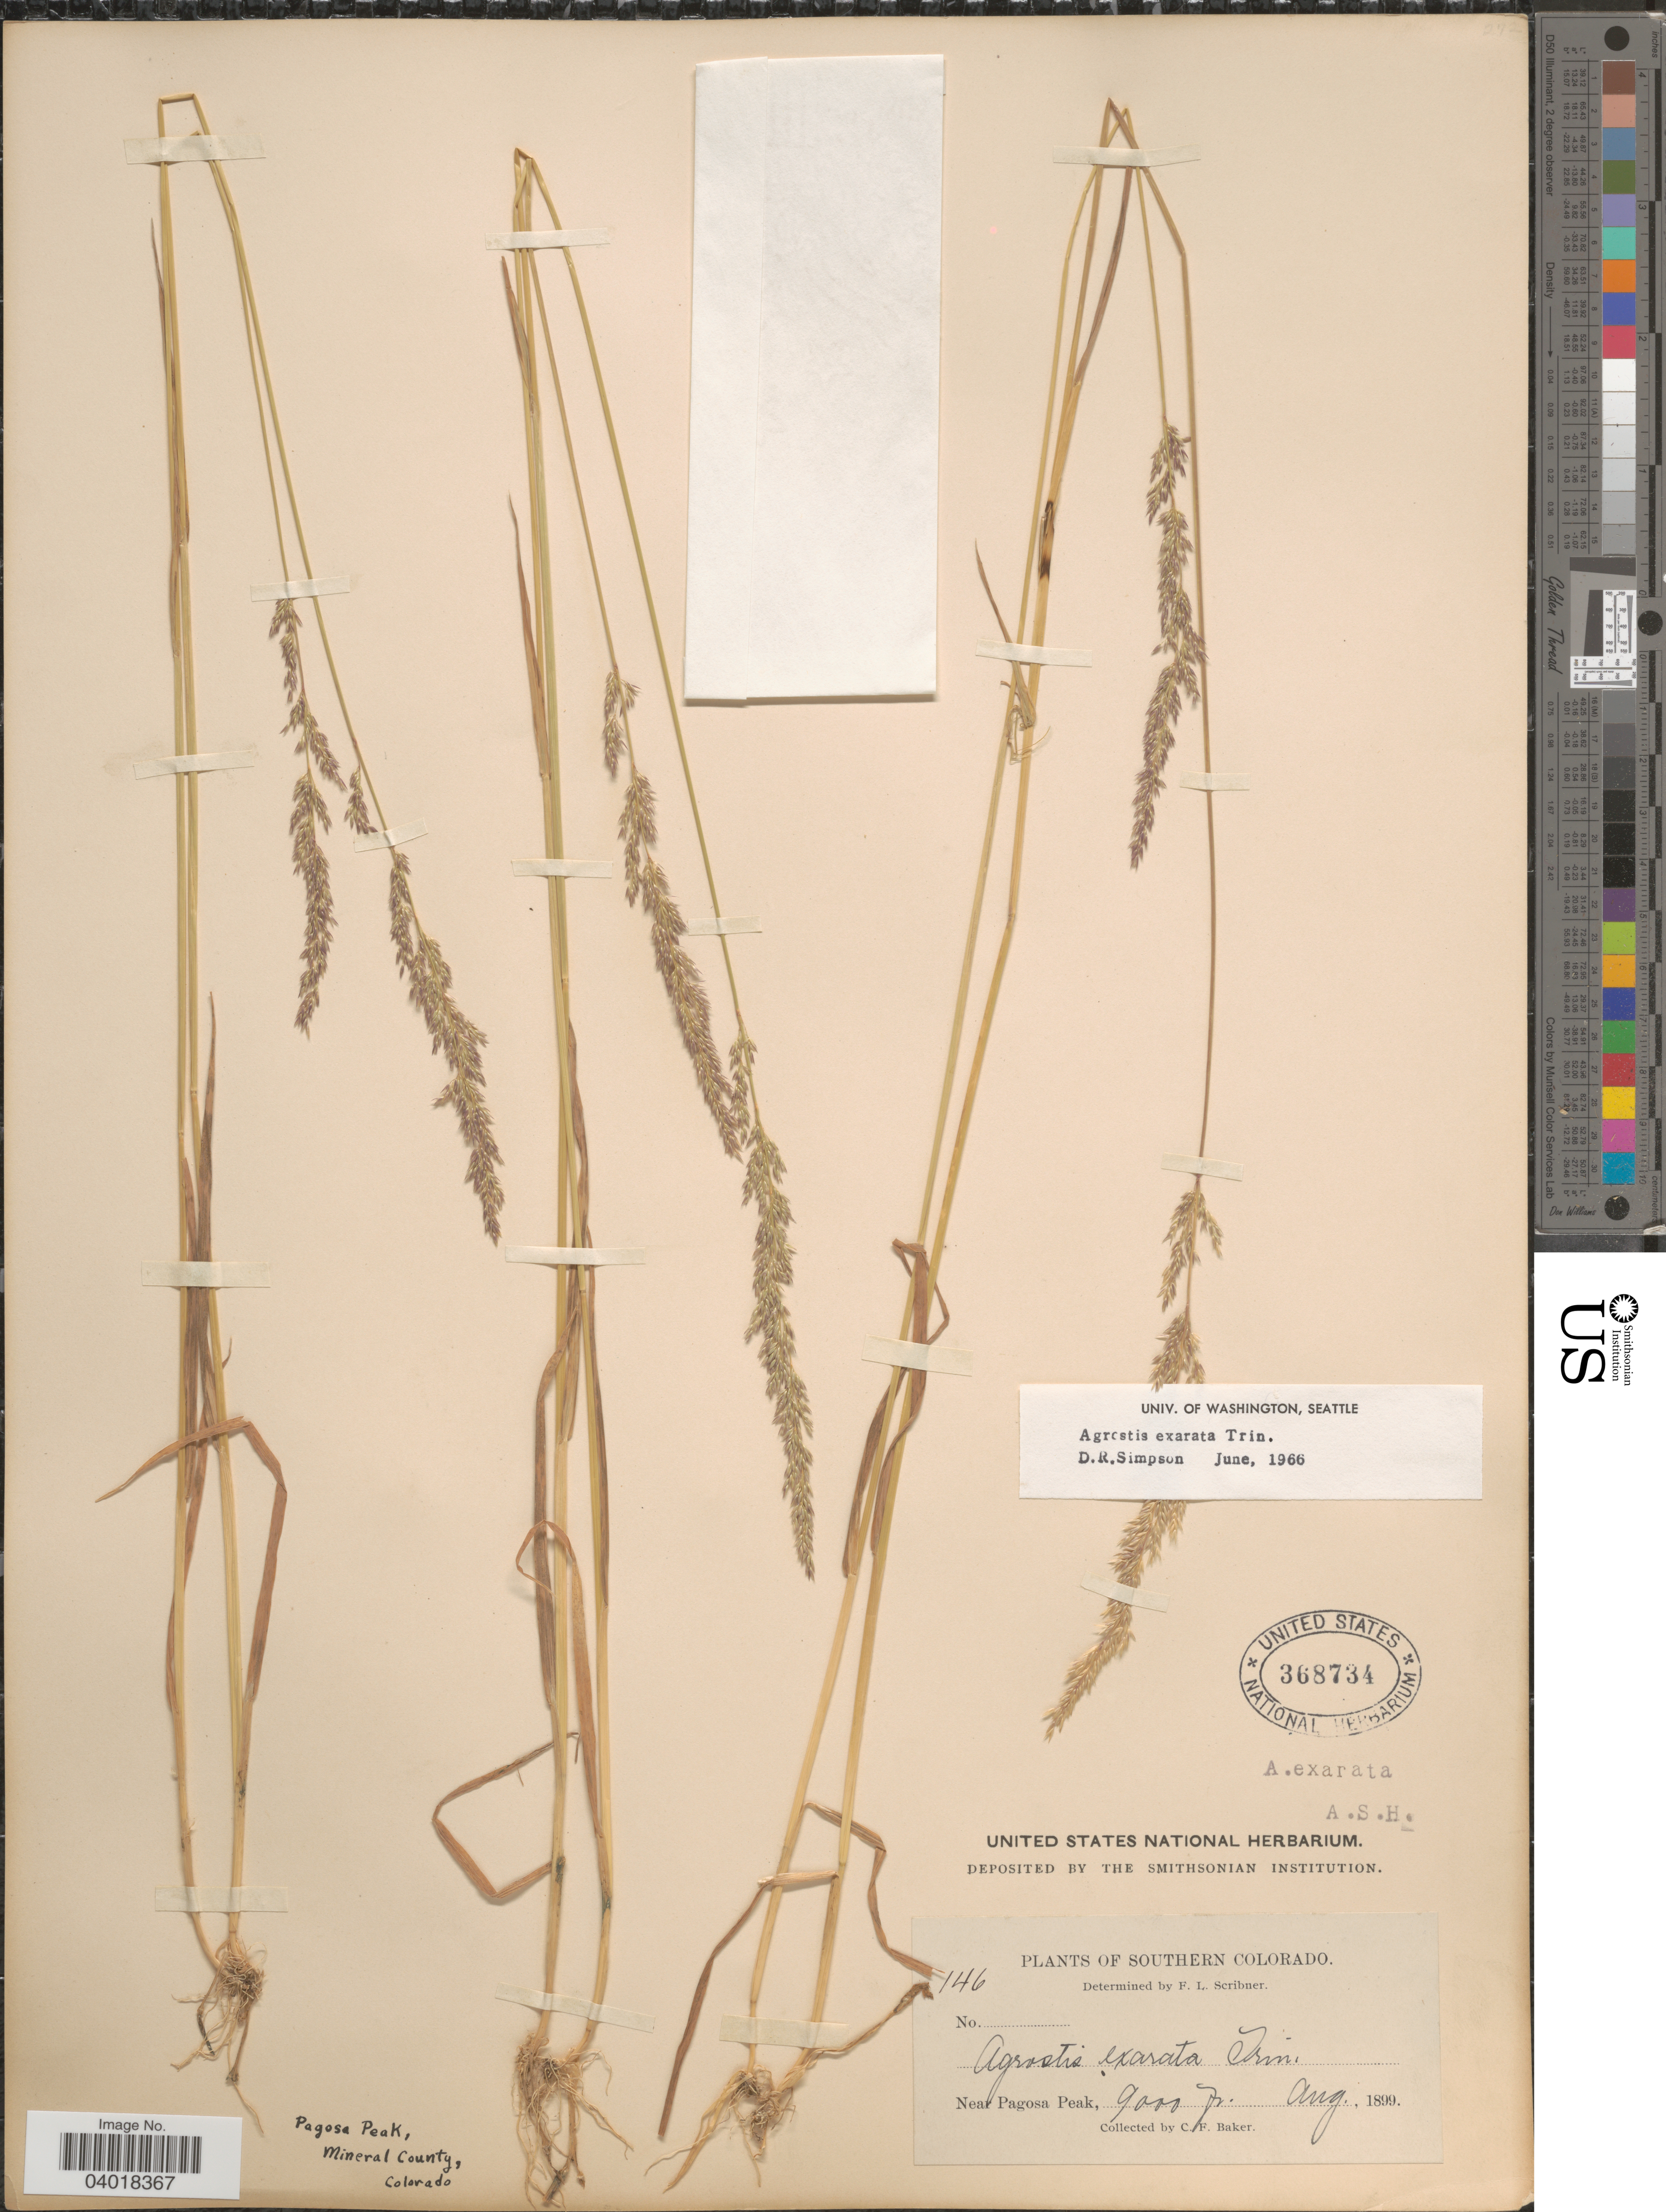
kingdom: Plantae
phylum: Tracheophyta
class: Liliopsida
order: Poales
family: Poaceae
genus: Agrostis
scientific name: Agrostis exarata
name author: Trin.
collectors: C. F. Baker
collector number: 146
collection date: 1899-08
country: United States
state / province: Colorado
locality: Pagosa Peak, Mineral County. Southern Colorado. Near Pagosa Peak.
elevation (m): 2743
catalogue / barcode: US 368734